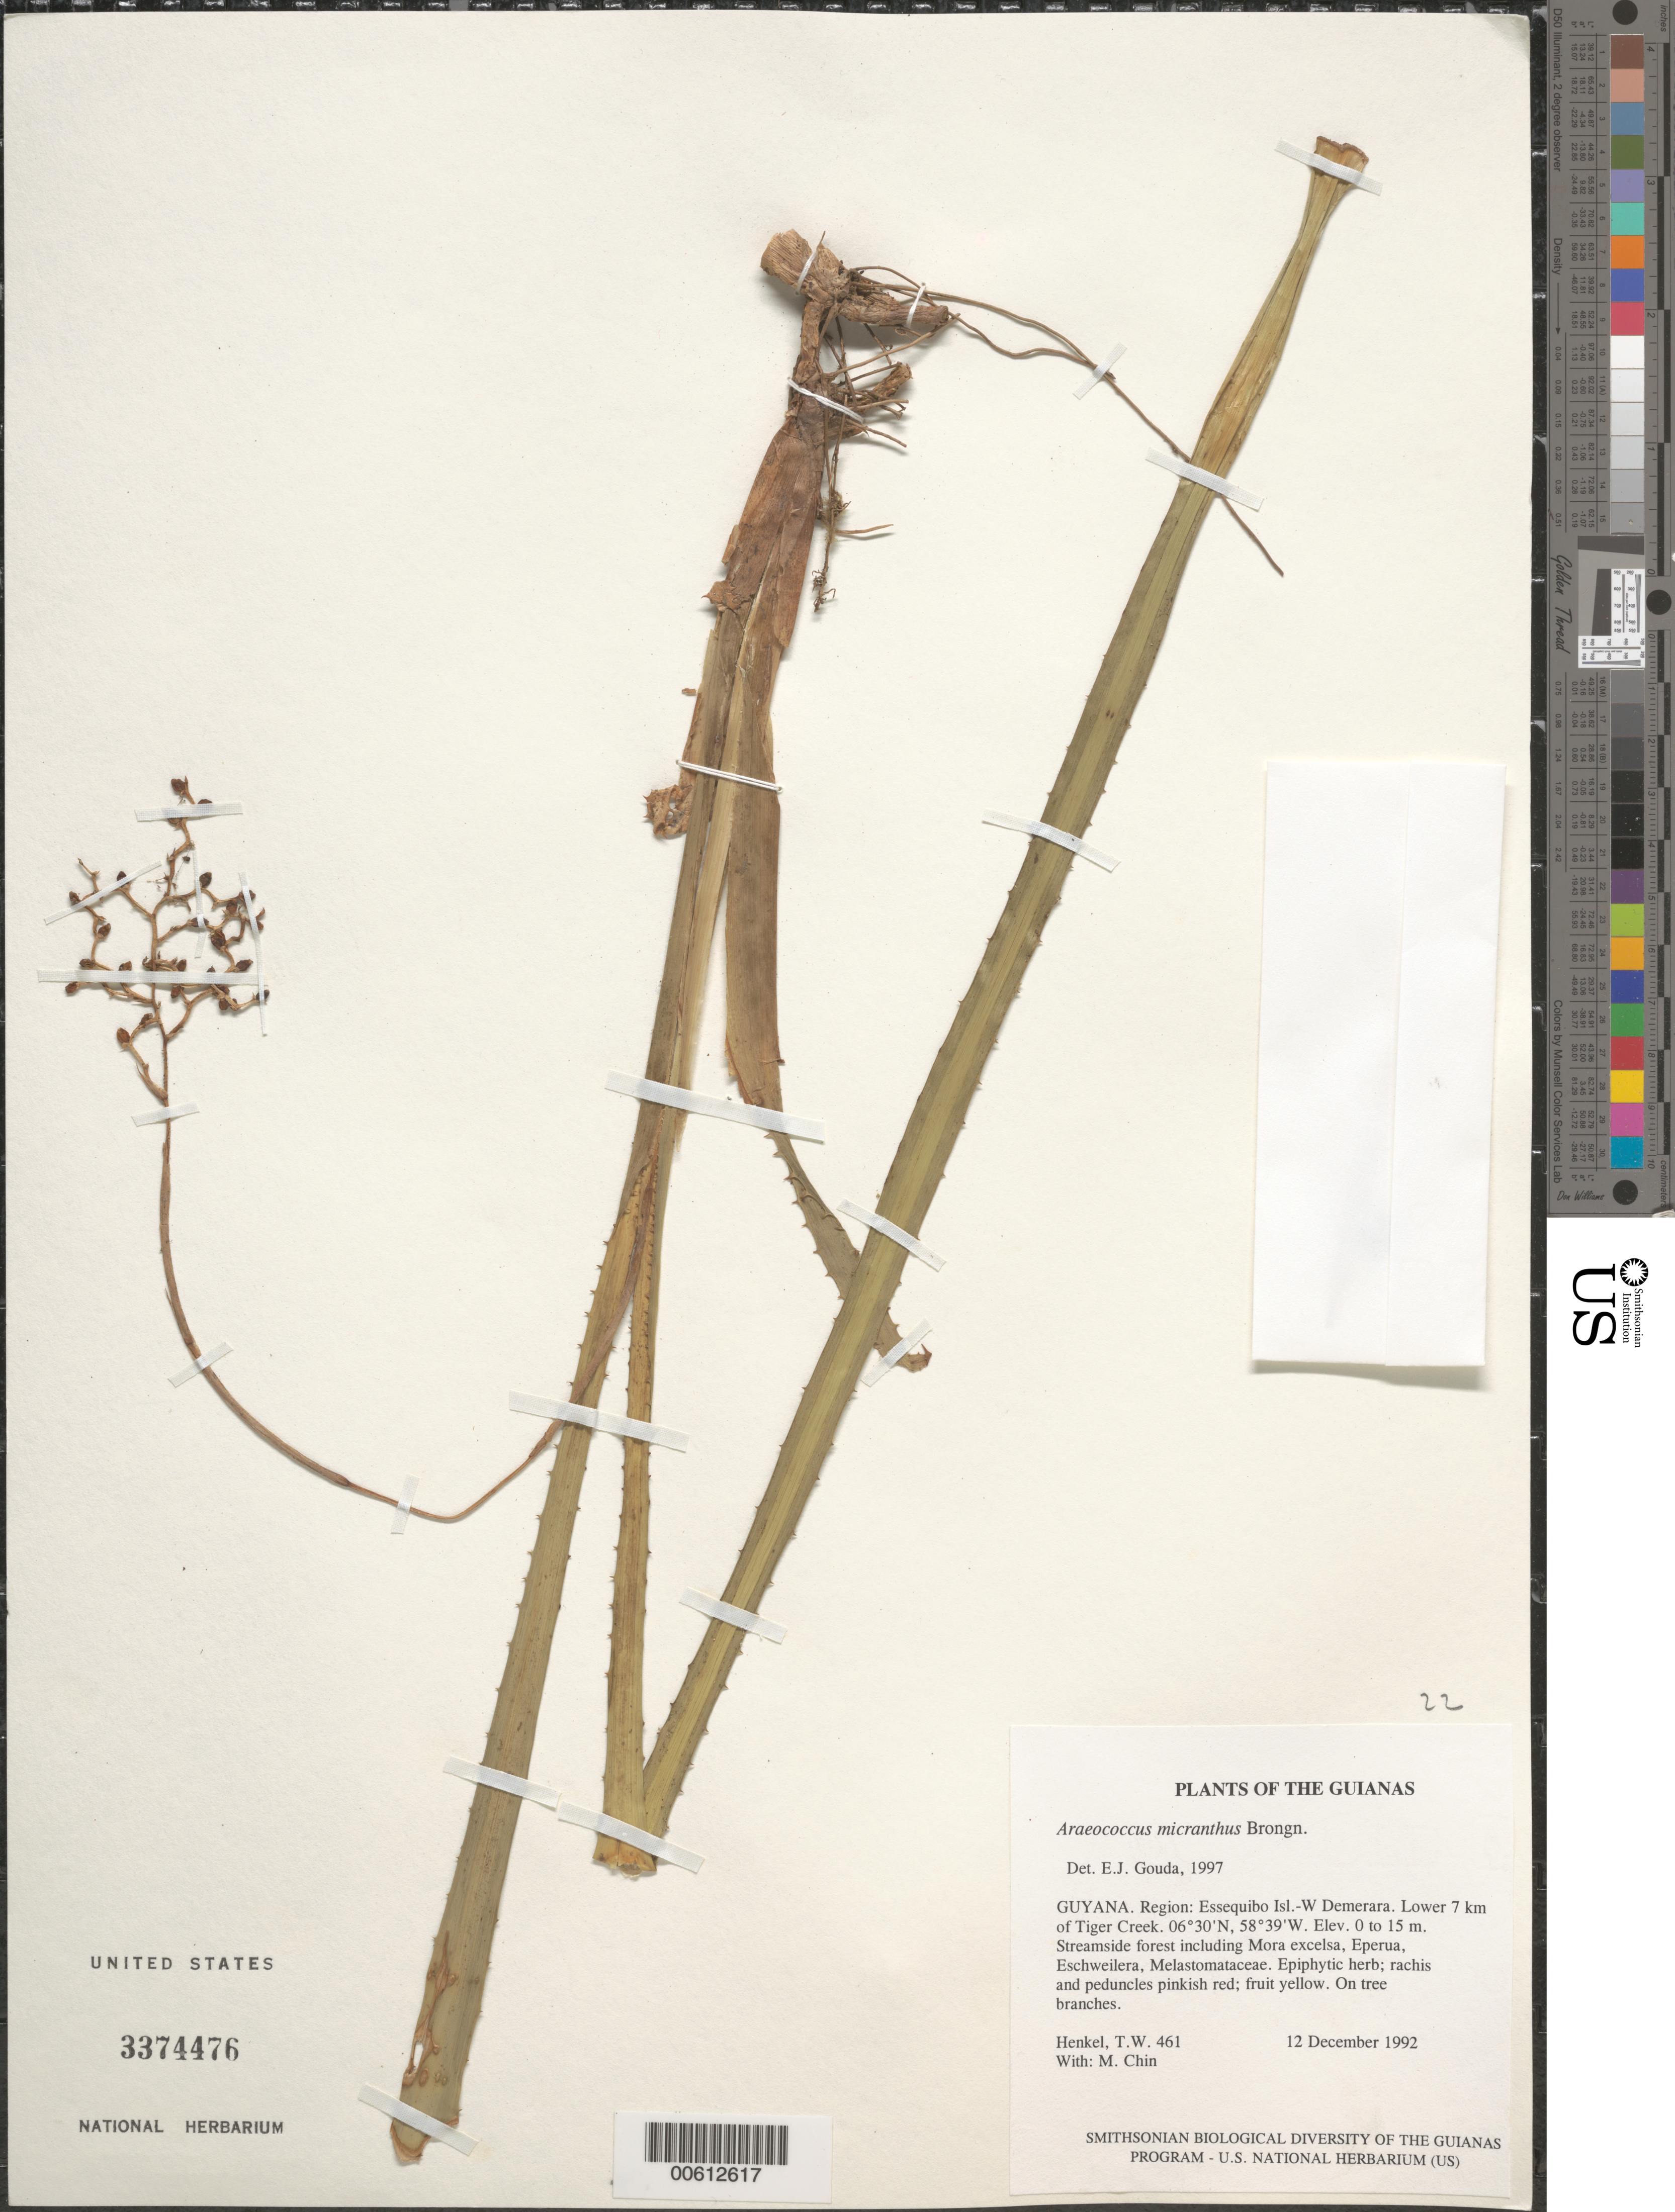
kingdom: Plantae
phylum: Tracheophyta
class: Liliopsida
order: Poales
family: Bromeliaceae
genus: Araeococcus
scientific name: Araeococcus micranthus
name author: Brongn.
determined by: Gouda, E. J.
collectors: T. Henkel & M. Chin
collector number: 461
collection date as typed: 12 December 1992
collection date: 1992-12-12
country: Guyana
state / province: Essequibo Isl-W. Demerara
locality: Lower 7 km of Tiger Creek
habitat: Streamside forest including Mora excelsa, Eperua, Eschweilera, Melastomataceae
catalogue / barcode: US 3374476